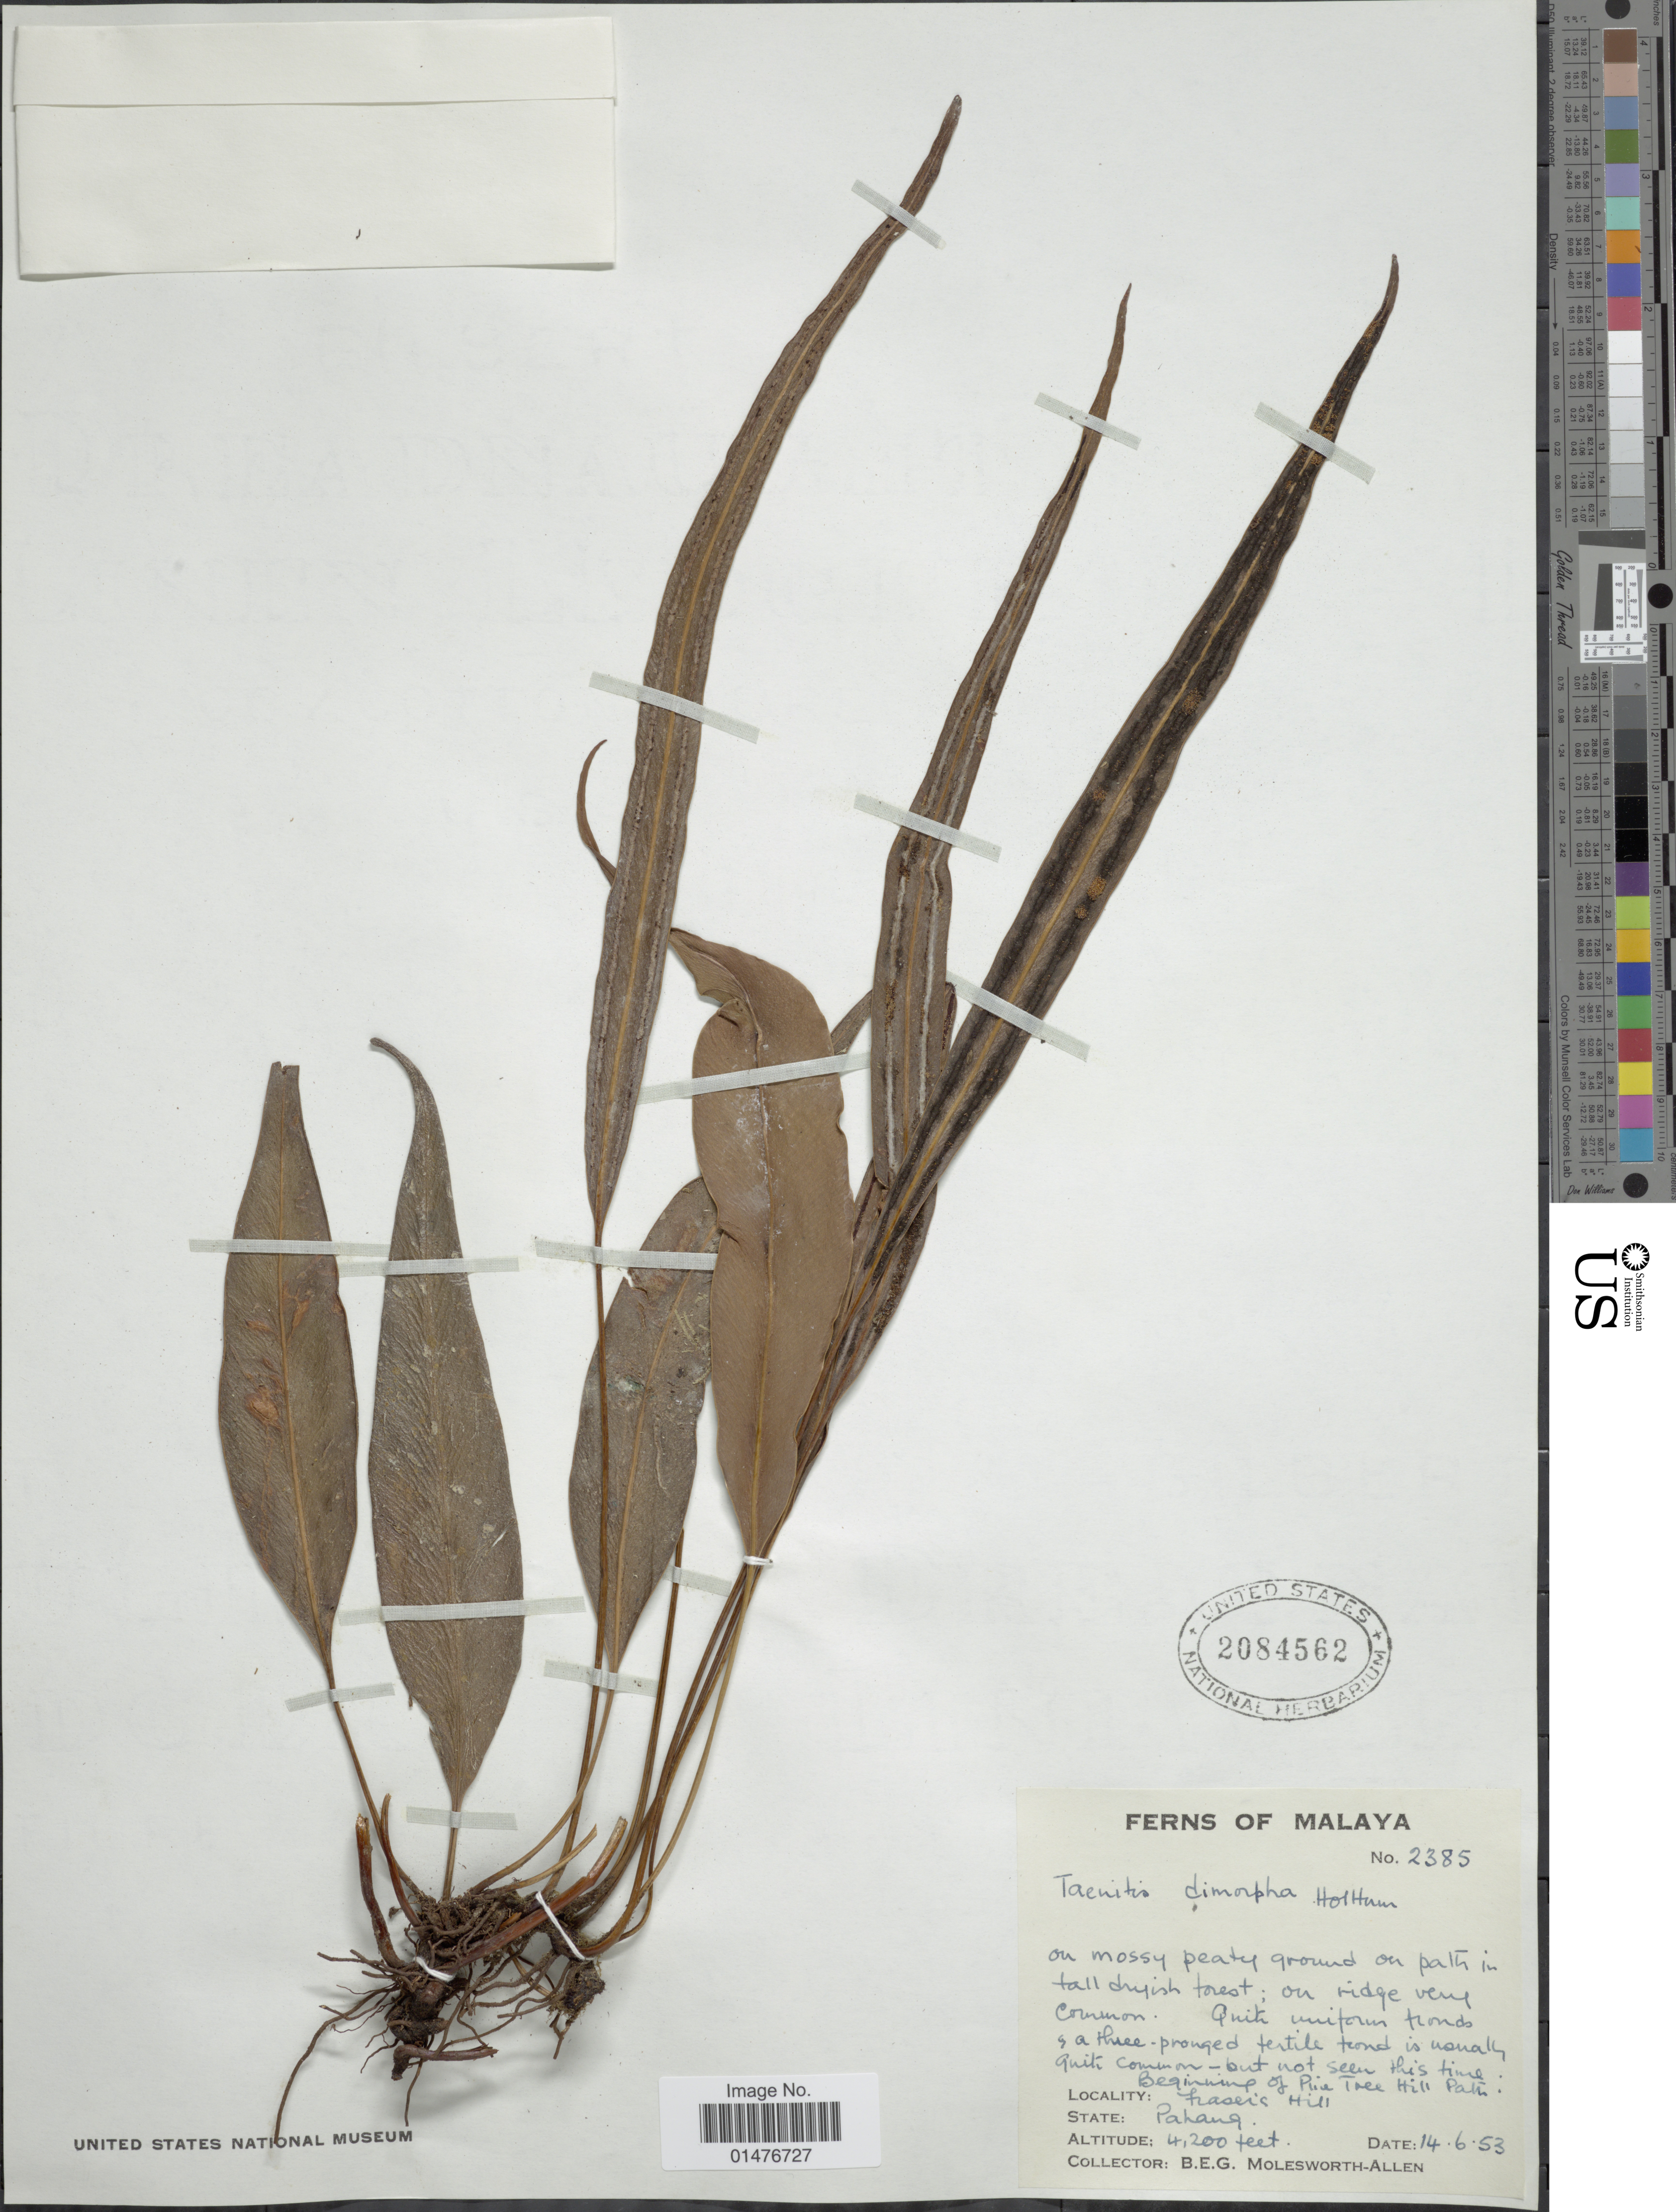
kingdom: Plantae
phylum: Tracheophyta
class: Polypodiopsida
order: Polypodiales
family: Pteridaceae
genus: Taenitis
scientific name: Taenitis dimorpha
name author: Holttum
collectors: B. E. G. Molesworth-Allen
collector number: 2385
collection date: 1953-06-14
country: Malaysia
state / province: Pahang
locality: Malaya, Fraser's Hill, Pahang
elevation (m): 1280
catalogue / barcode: US 2084562